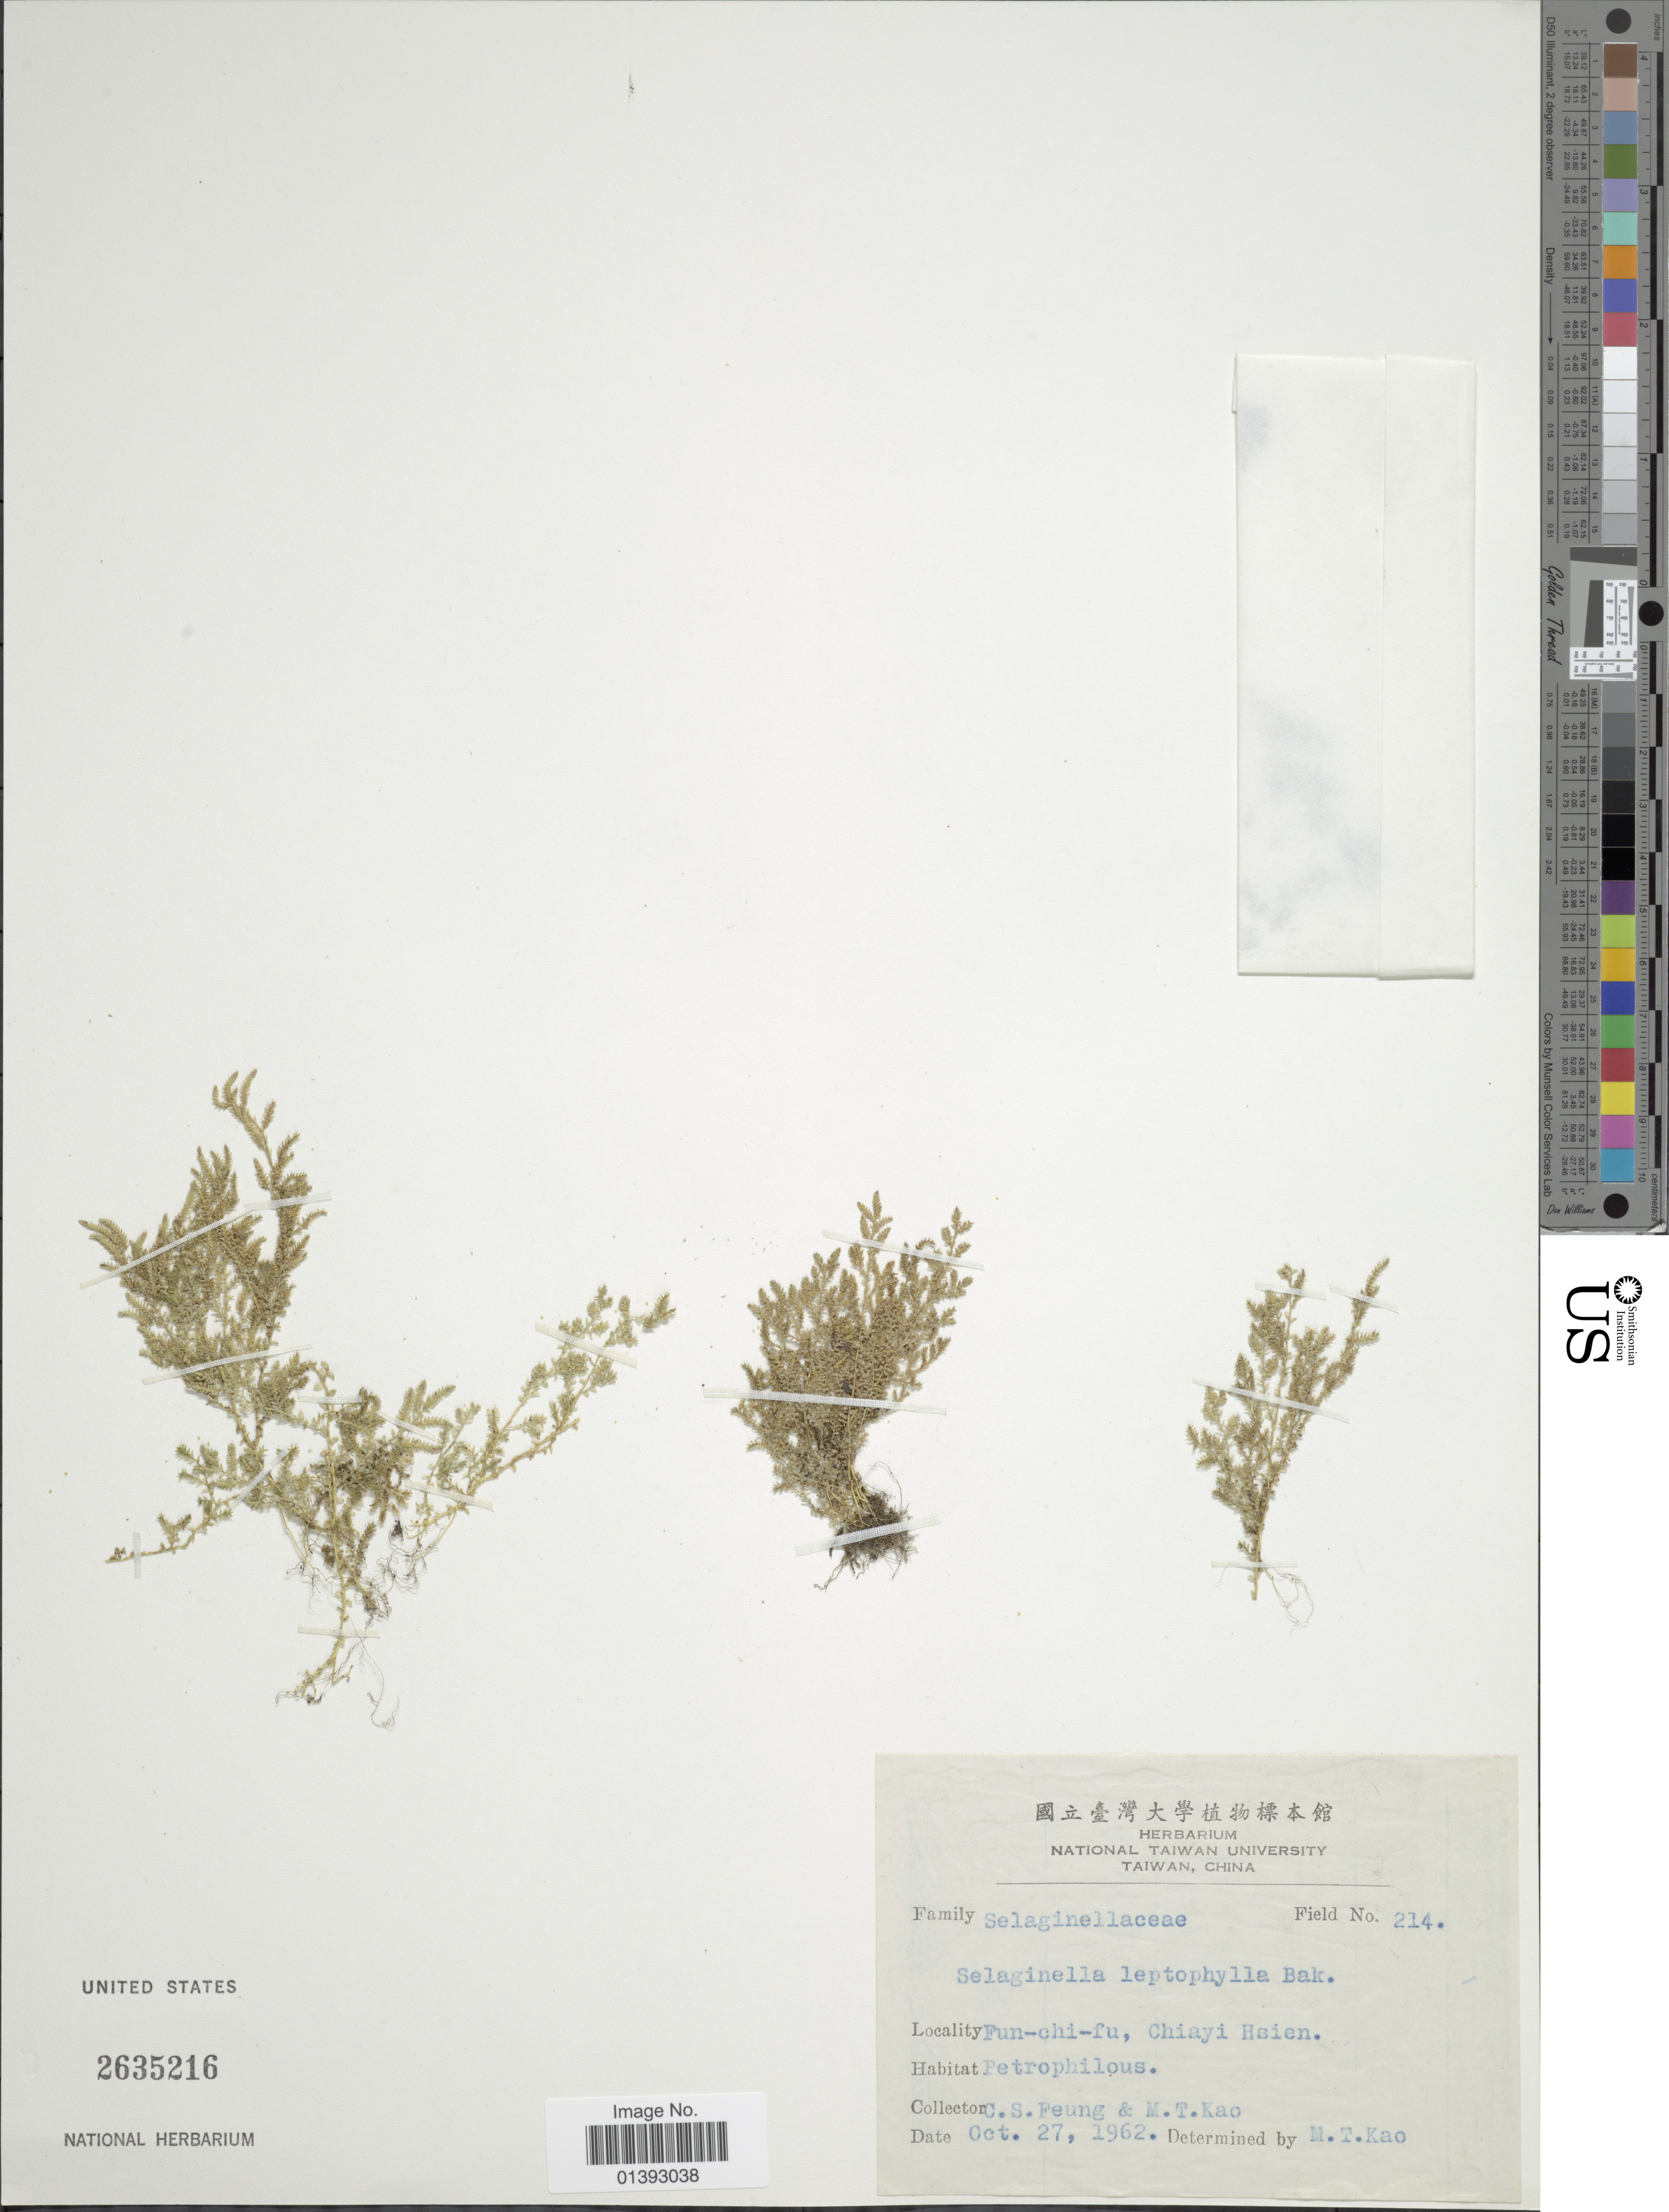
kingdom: Plantae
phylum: Tracheophyta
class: Lycopodiopsida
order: Selaginellales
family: Selaginellaceae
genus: Selaginella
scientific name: Selaginella leptophylla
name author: Baker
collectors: C. Feung & M. T. Kao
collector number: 214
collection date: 1962-10-27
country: Taiwan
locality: Fun-chi-fu, Chiayi Hsien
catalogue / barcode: US 2635216